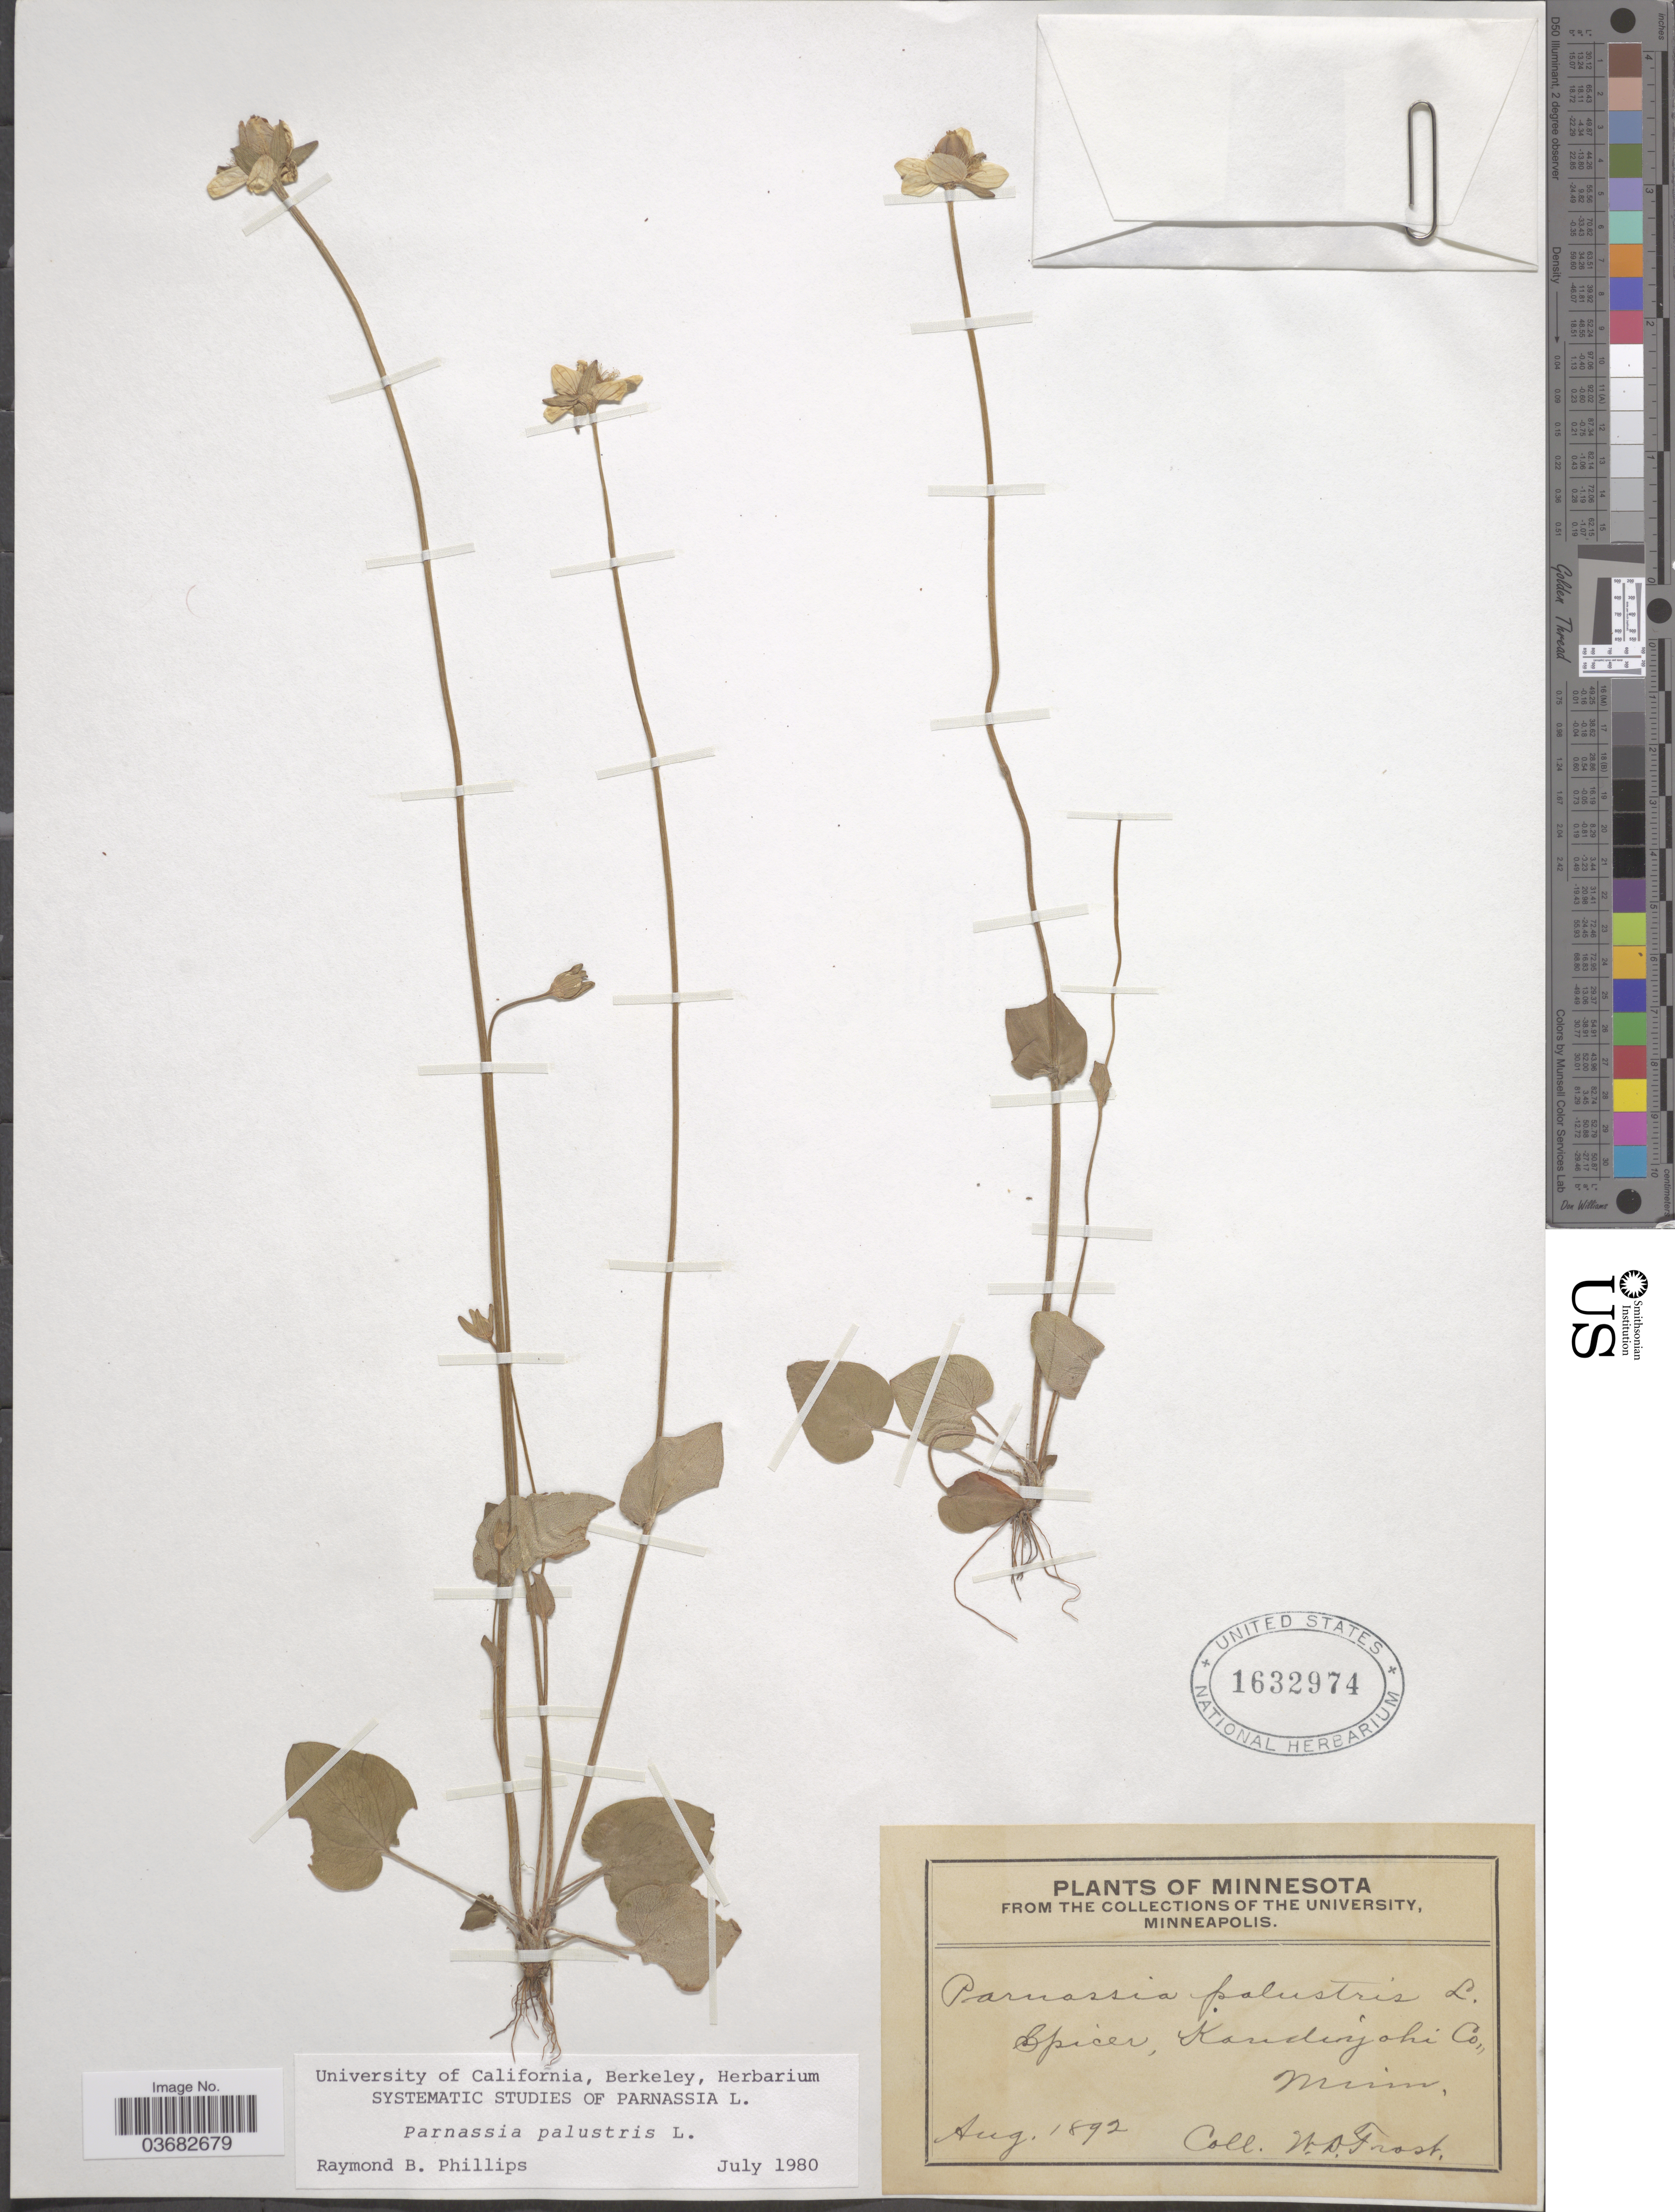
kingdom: Plantae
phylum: Tracheophyta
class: Magnoliopsida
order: Celastrales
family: Parnassiaceae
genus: Parnassia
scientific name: Parnassia palustris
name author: L.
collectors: W. Frost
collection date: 1892-08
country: United States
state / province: Minnesota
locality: Spicer, Kandiyohi Co.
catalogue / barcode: US 1632974